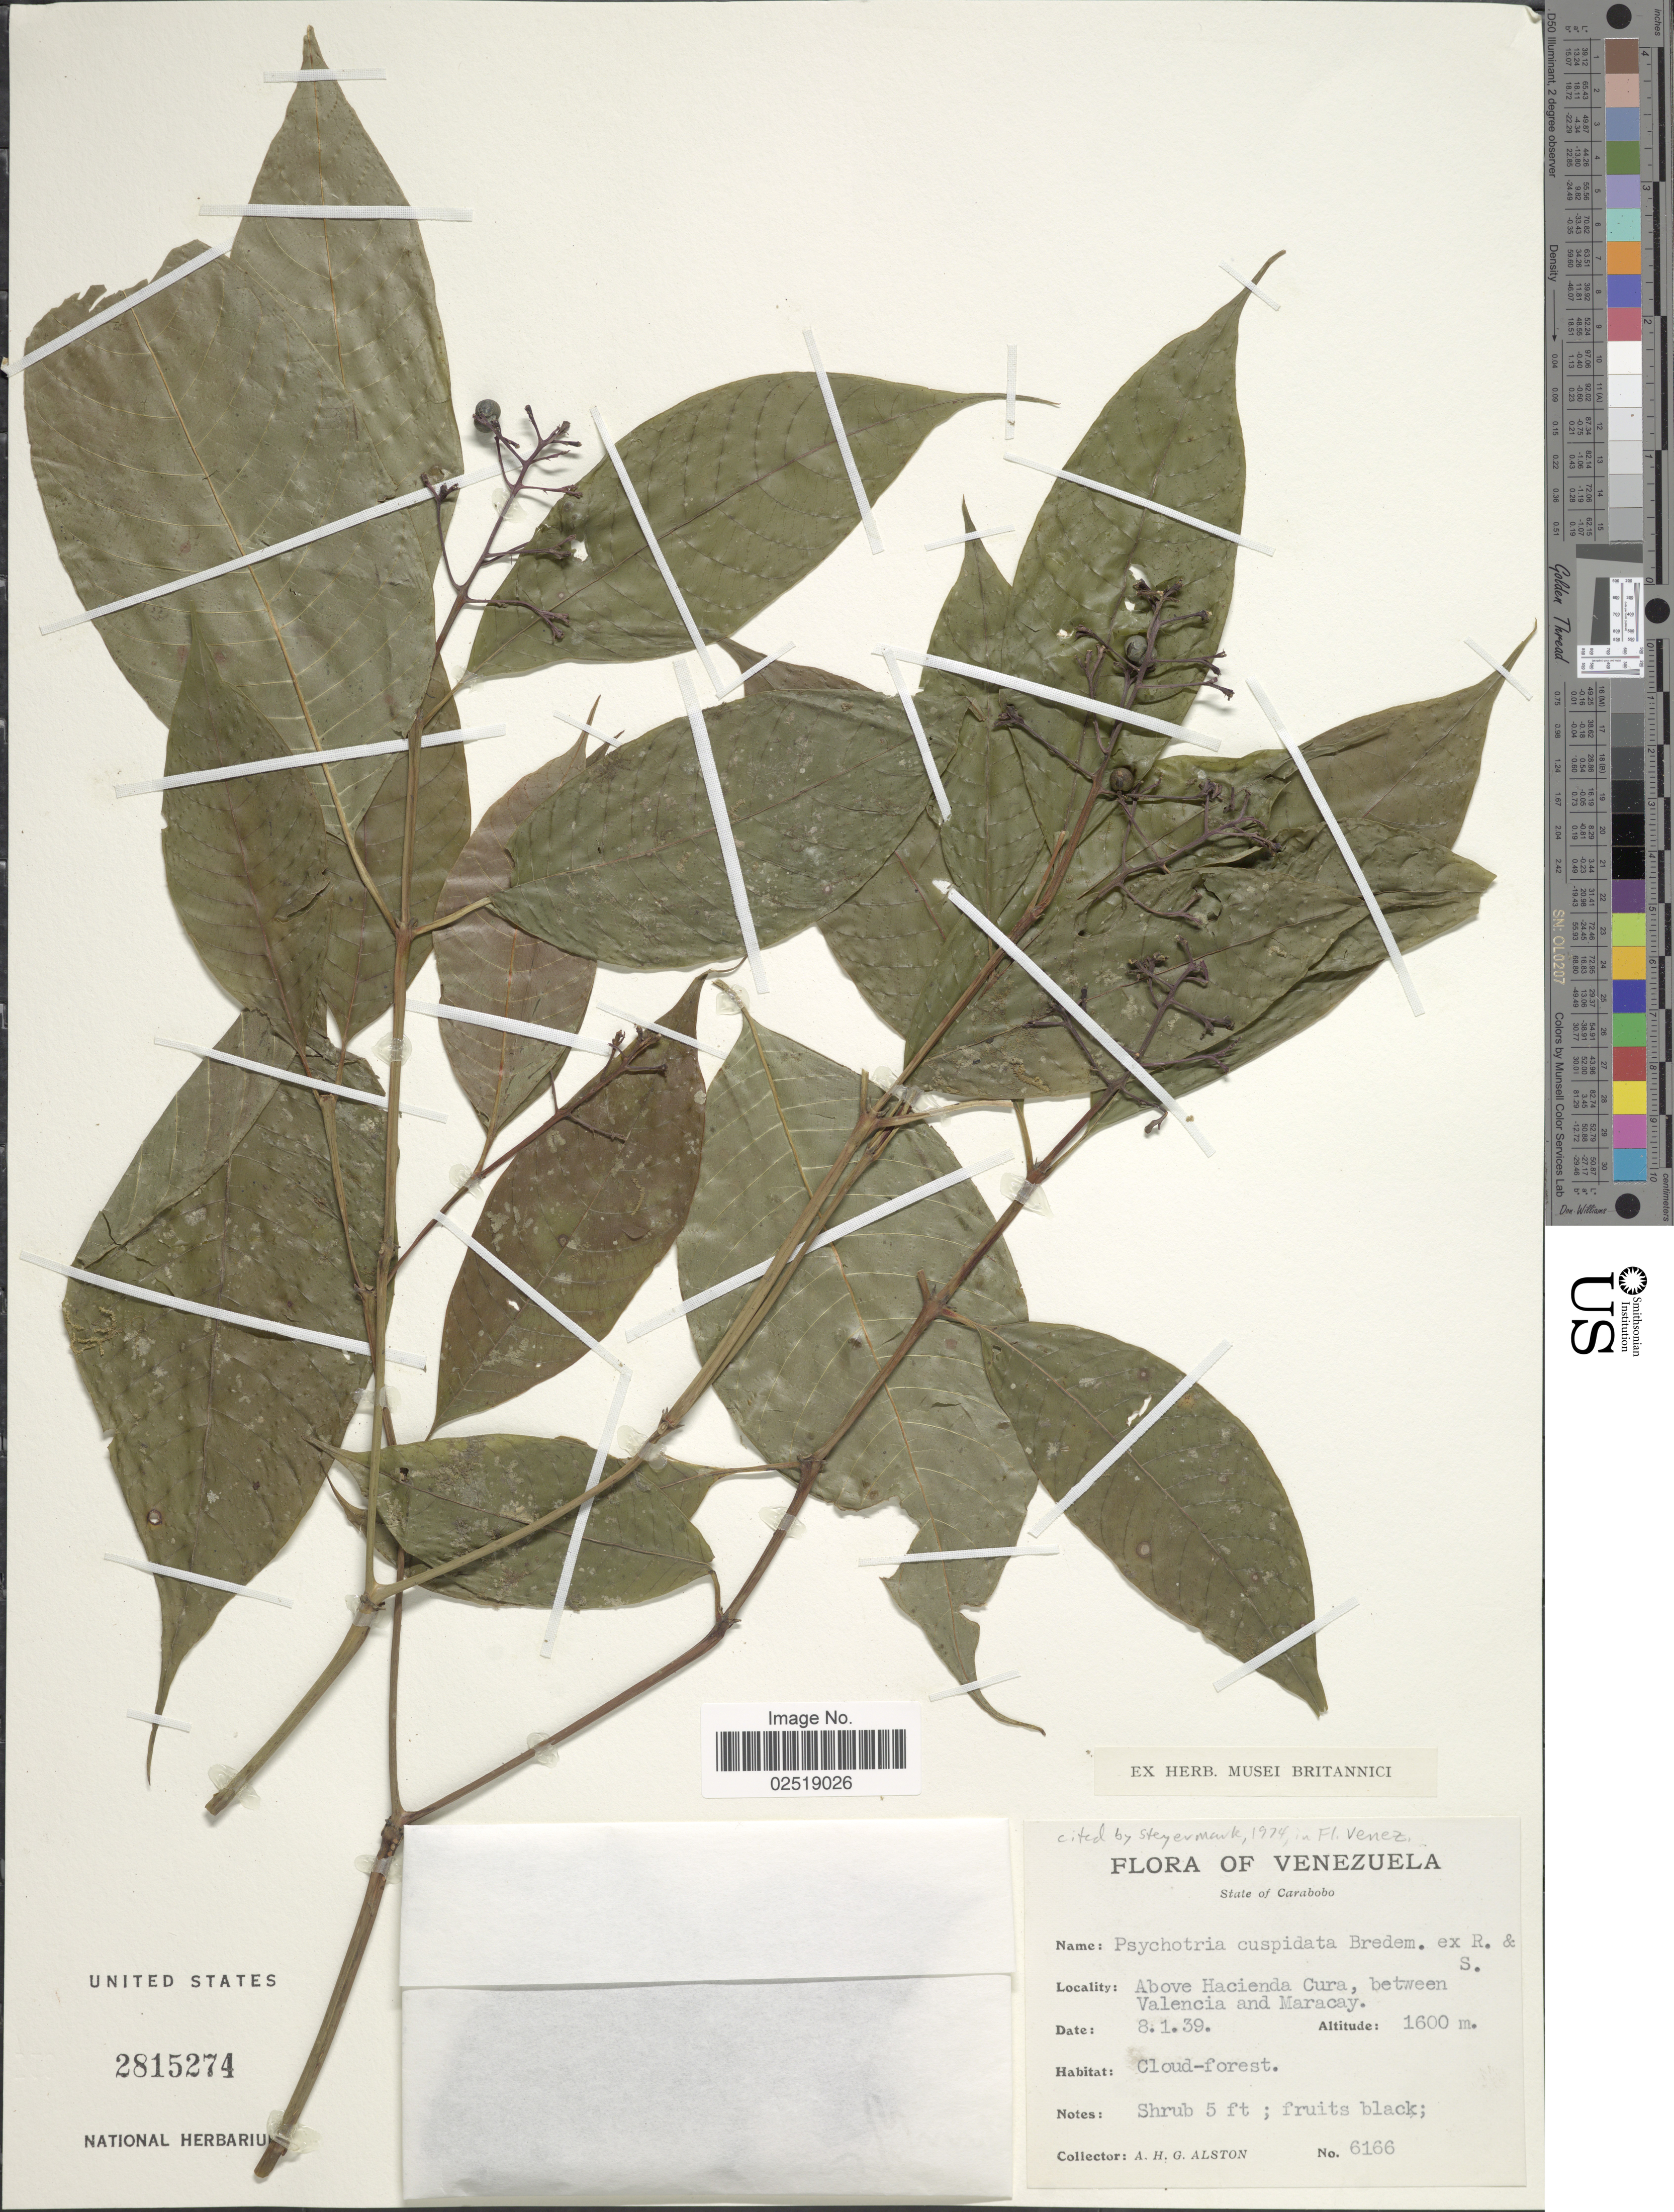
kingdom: Plantae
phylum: Tracheophyta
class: Magnoliopsida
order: Gentianales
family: Rubiaceae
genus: Psychotria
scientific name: Psychotria cuspidata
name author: Bredem. ex Schult.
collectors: A. H. Alston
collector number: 6166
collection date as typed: Transcribed d/m/y: 8/1/39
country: Venezuela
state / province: Carabobo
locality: State of Carabobo. Above Hacienda Cura, between Valencia and Maracay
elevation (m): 1600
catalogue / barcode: US 2815274